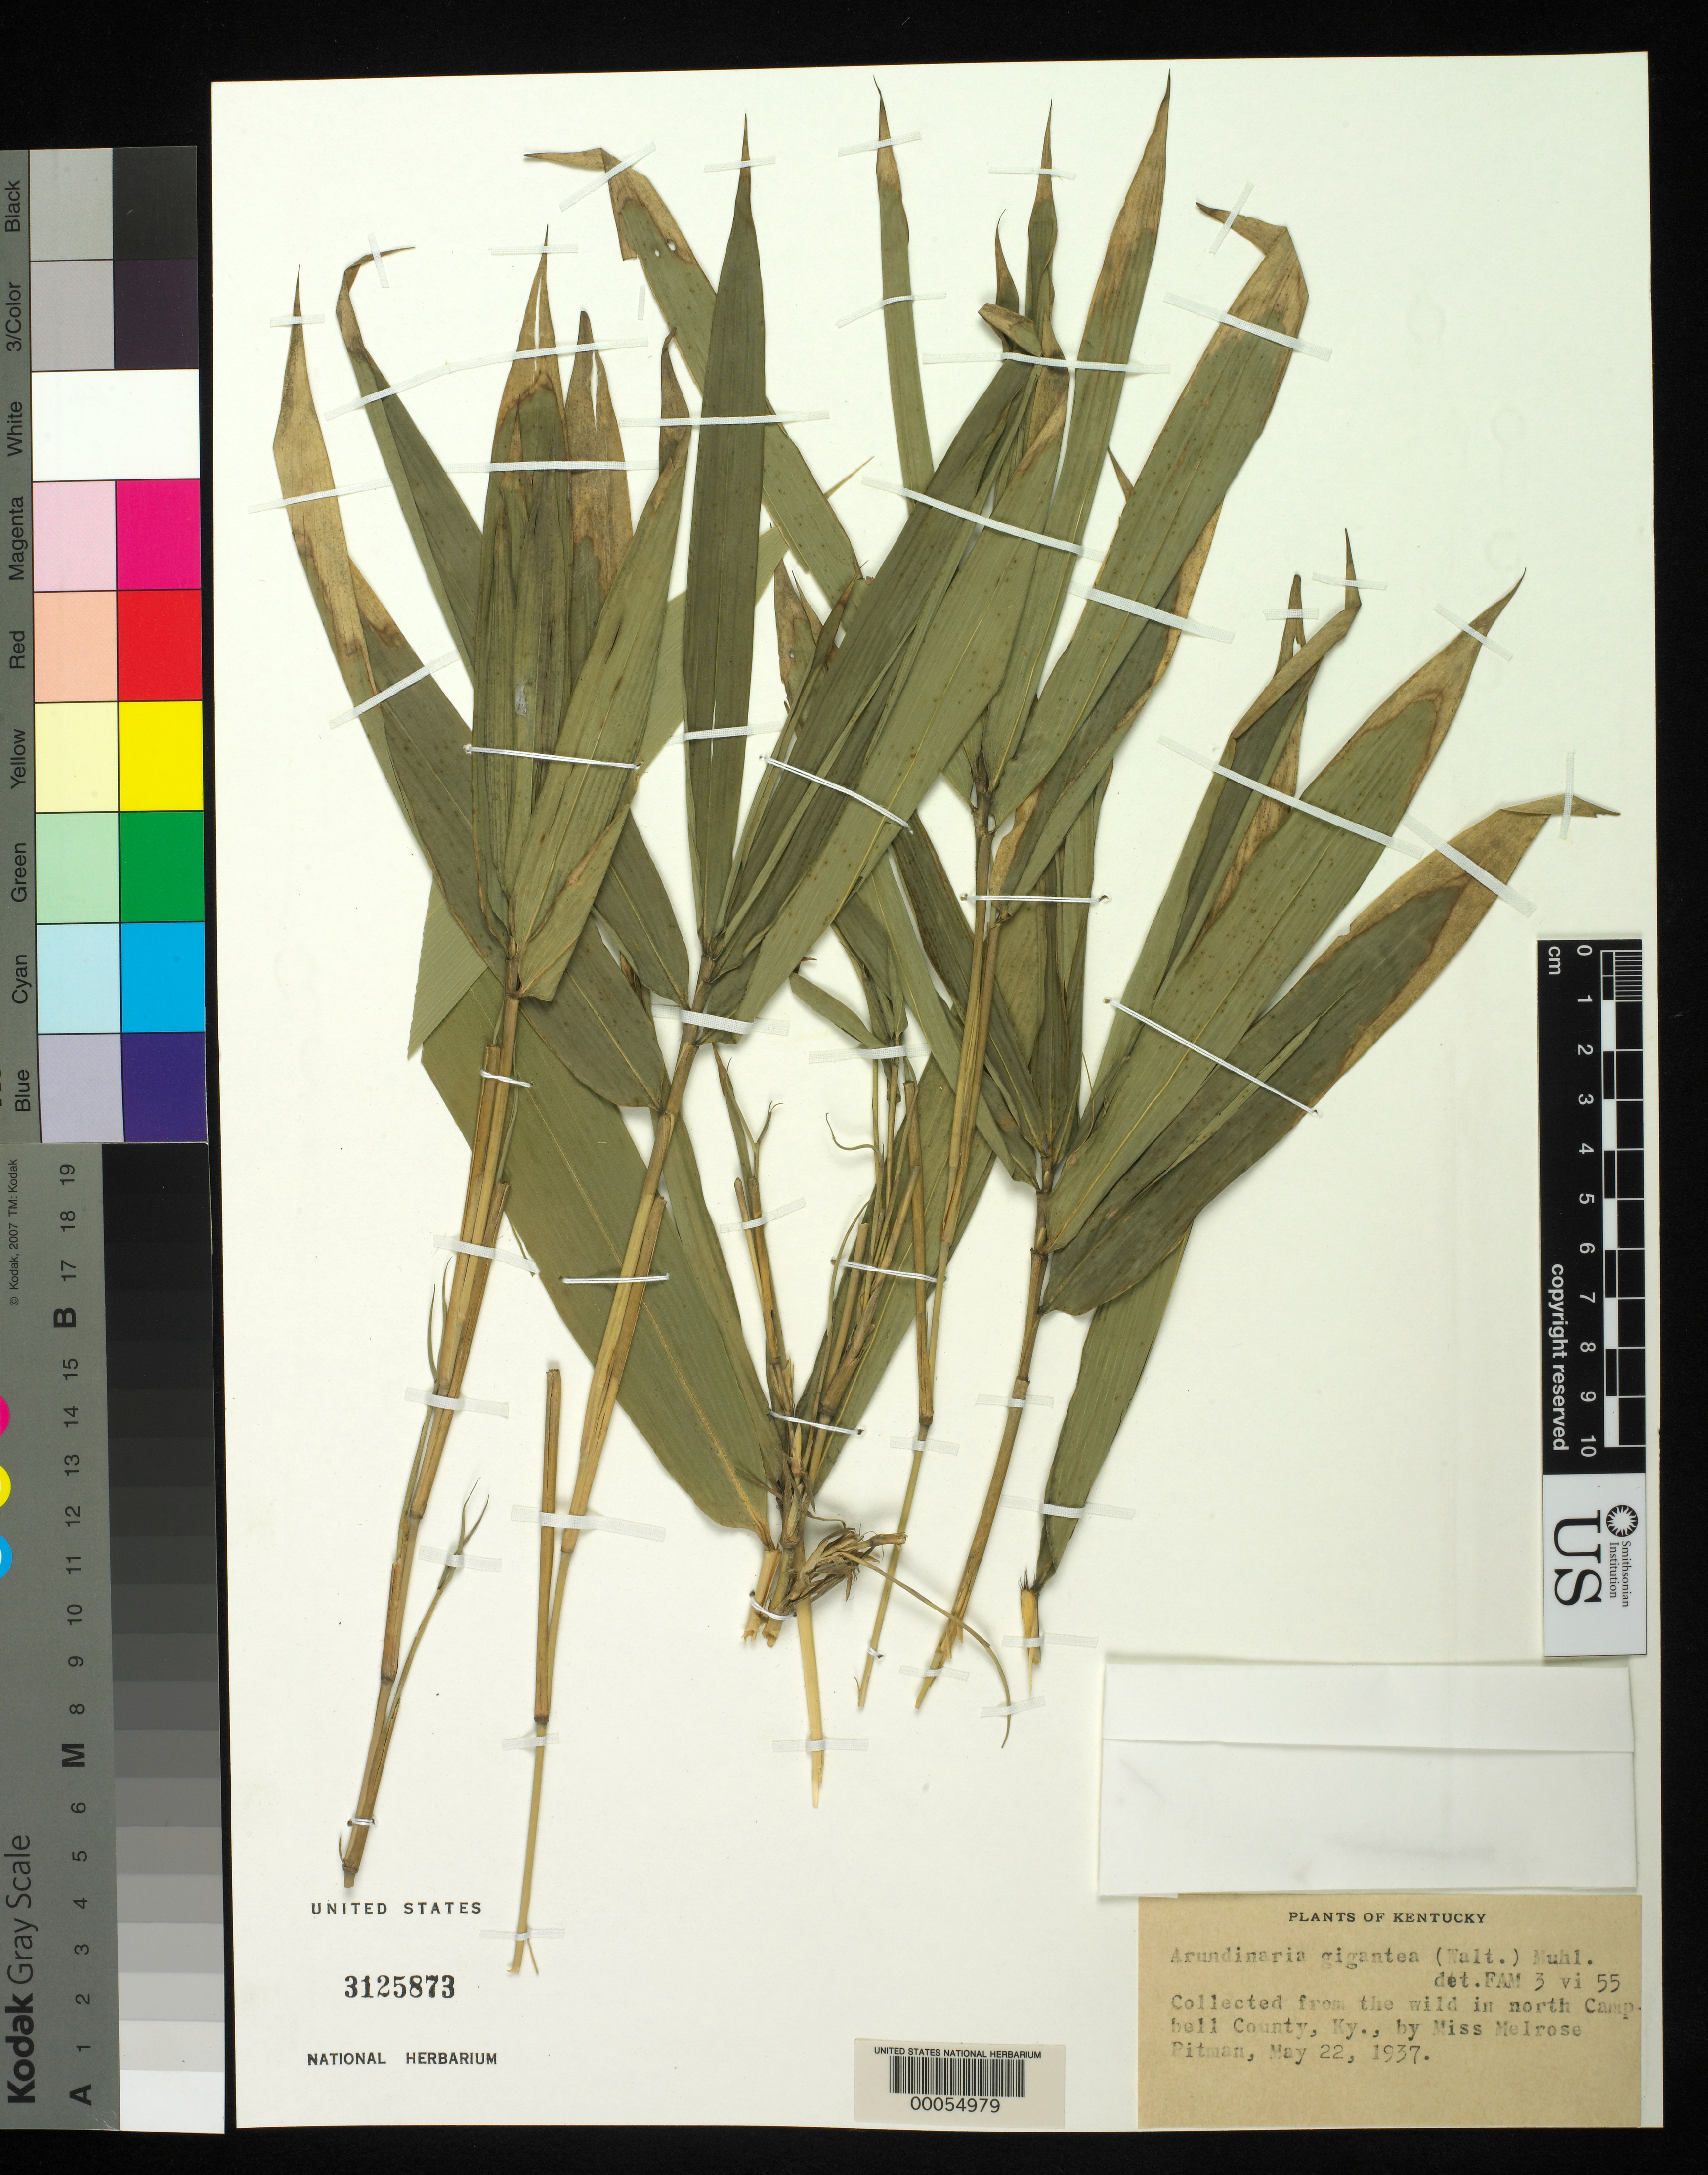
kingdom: Plantae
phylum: Tracheophyta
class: Liliopsida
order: Poales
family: Poaceae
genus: Arundinaria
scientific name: Arundinaria gigantea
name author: (Walter) Muhl.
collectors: M. Pitman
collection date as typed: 22 May 1937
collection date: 1937-05-22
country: United States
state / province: Kentucky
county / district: Campbell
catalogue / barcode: US 3125873